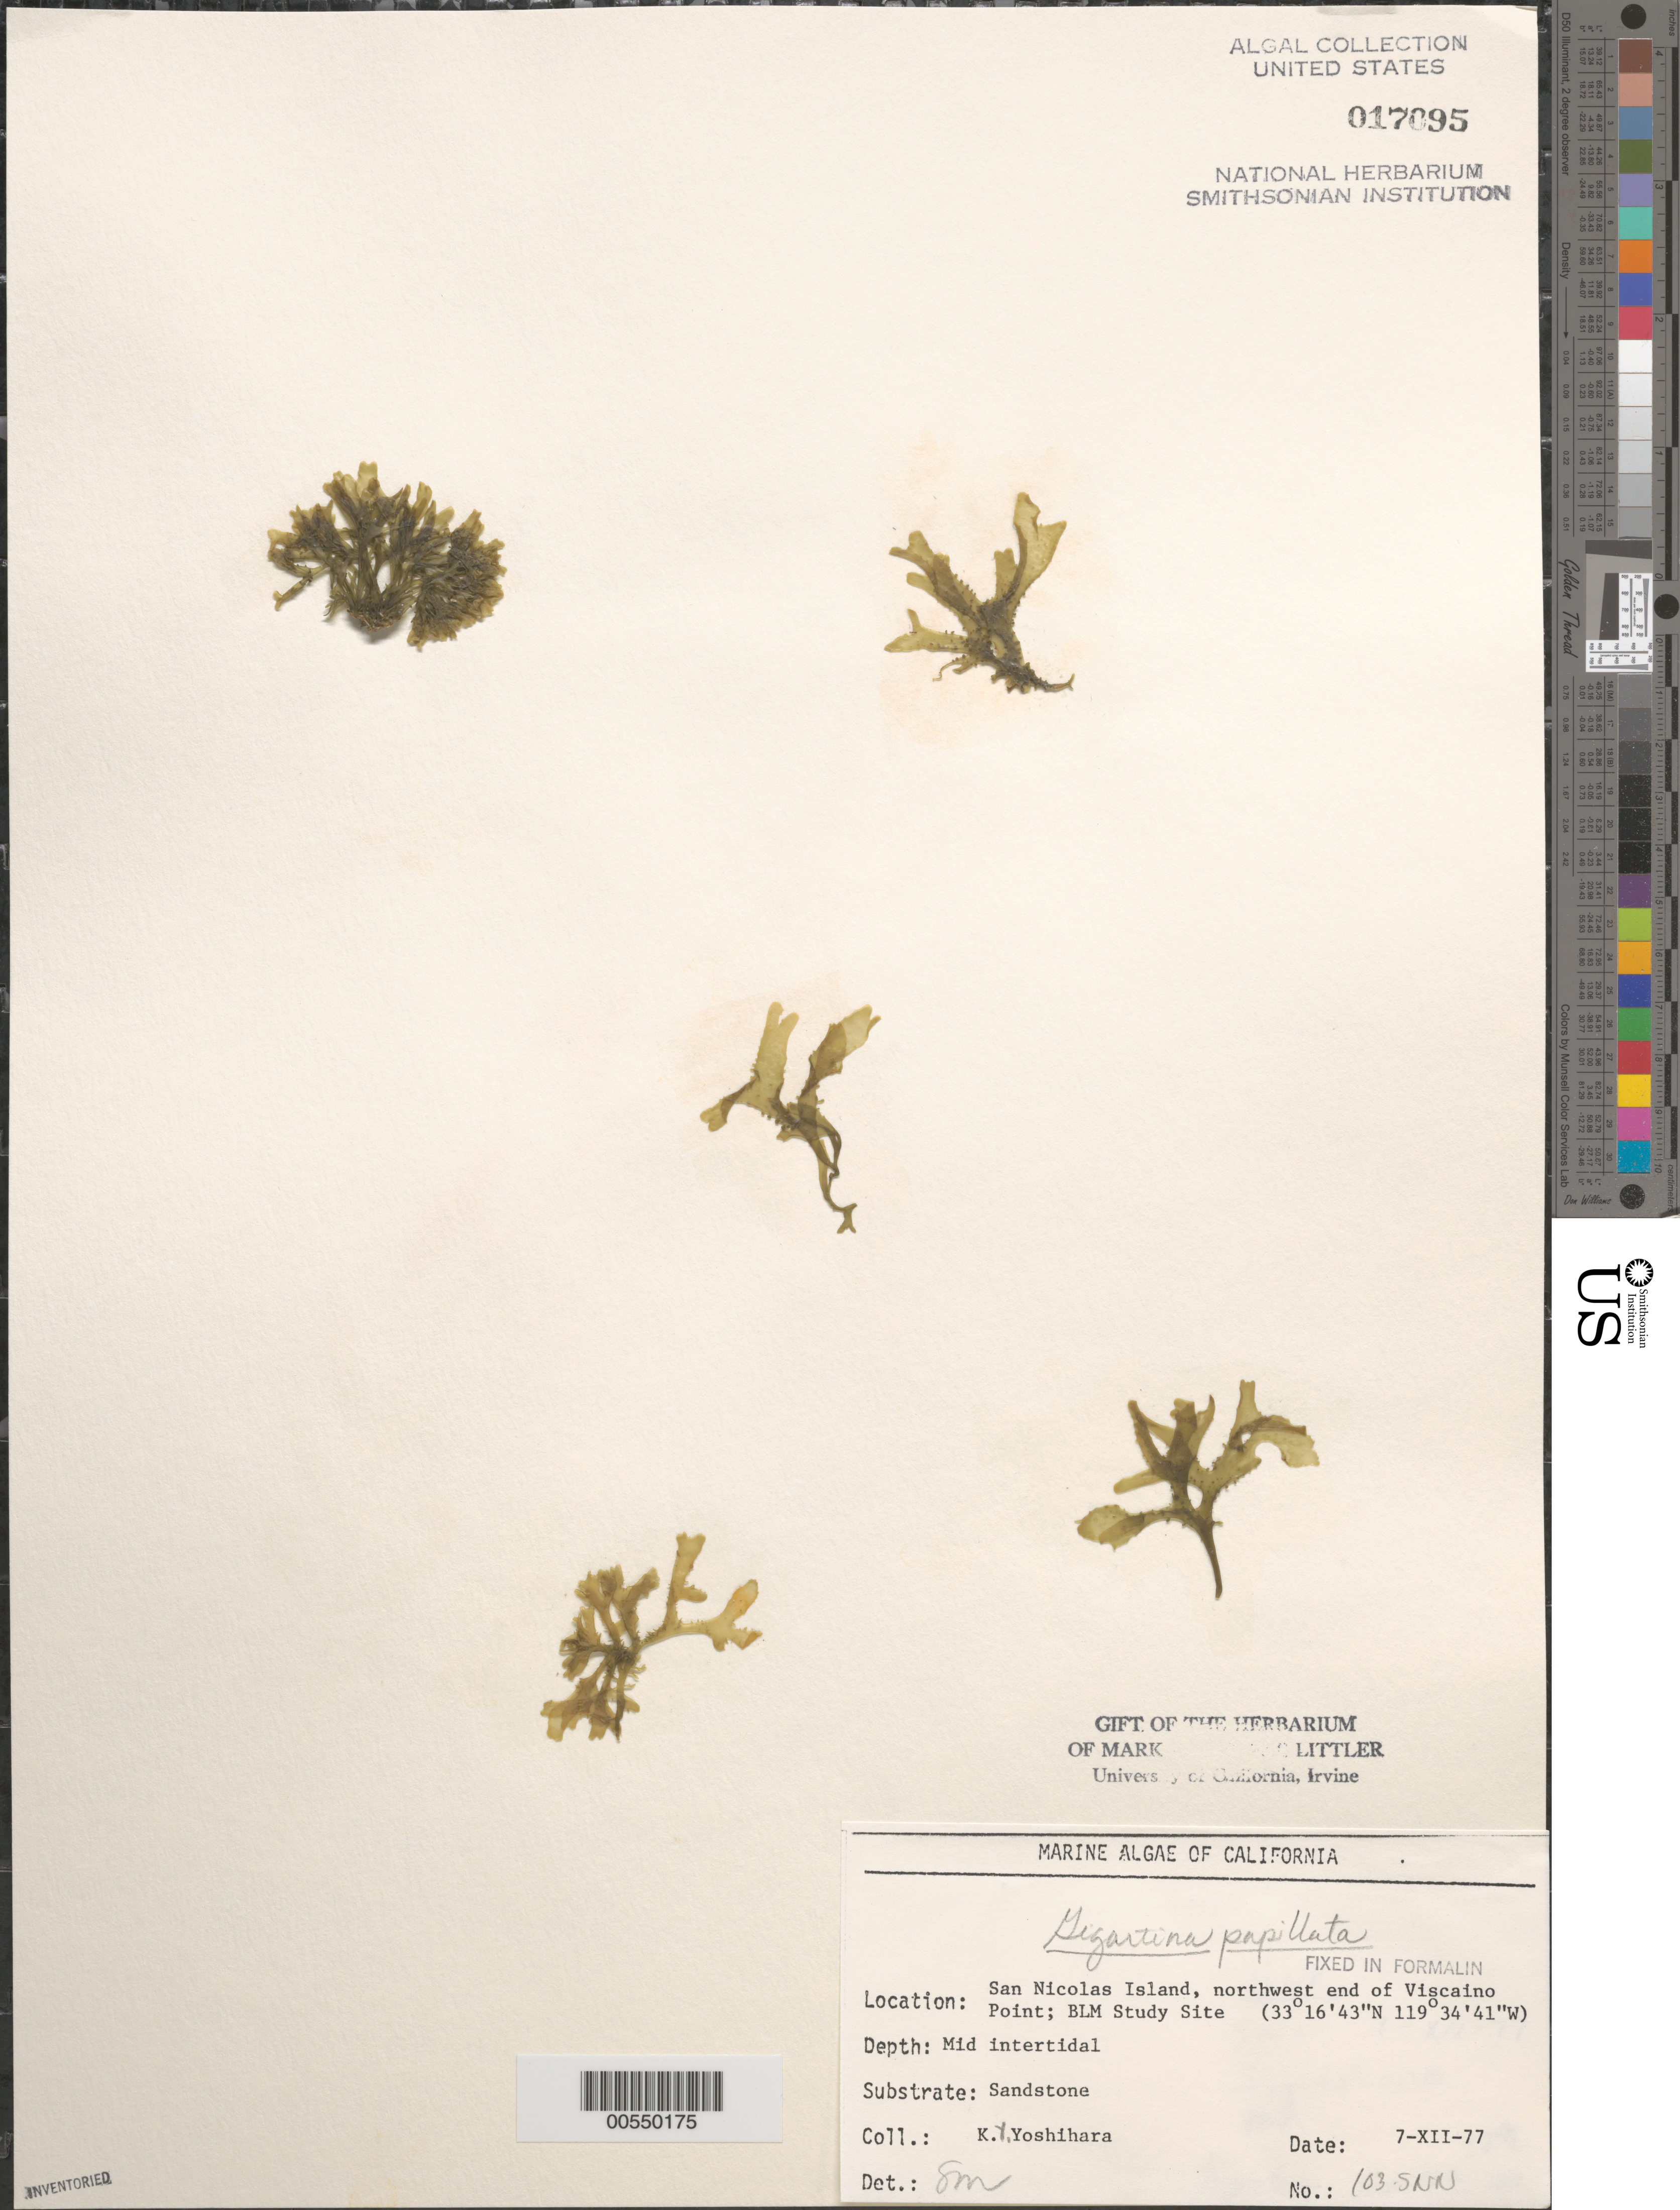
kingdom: Plantae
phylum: Rhodophyta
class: Florideophyceae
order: Gigartinales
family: Phyllophoraceae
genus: Mastocarpus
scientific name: Mastocarpus papillatus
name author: (C. Agardh) Kütz.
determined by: Algae name updating Project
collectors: K. Yoshihara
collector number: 103-snn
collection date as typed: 07 Dec 1977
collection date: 1977-12-07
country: United States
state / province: California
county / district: Ventura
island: San Nicolas Island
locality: Viscaino Point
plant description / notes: BLM-SOCALBIGHT Rocky Intertidal Survey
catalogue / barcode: US 17095